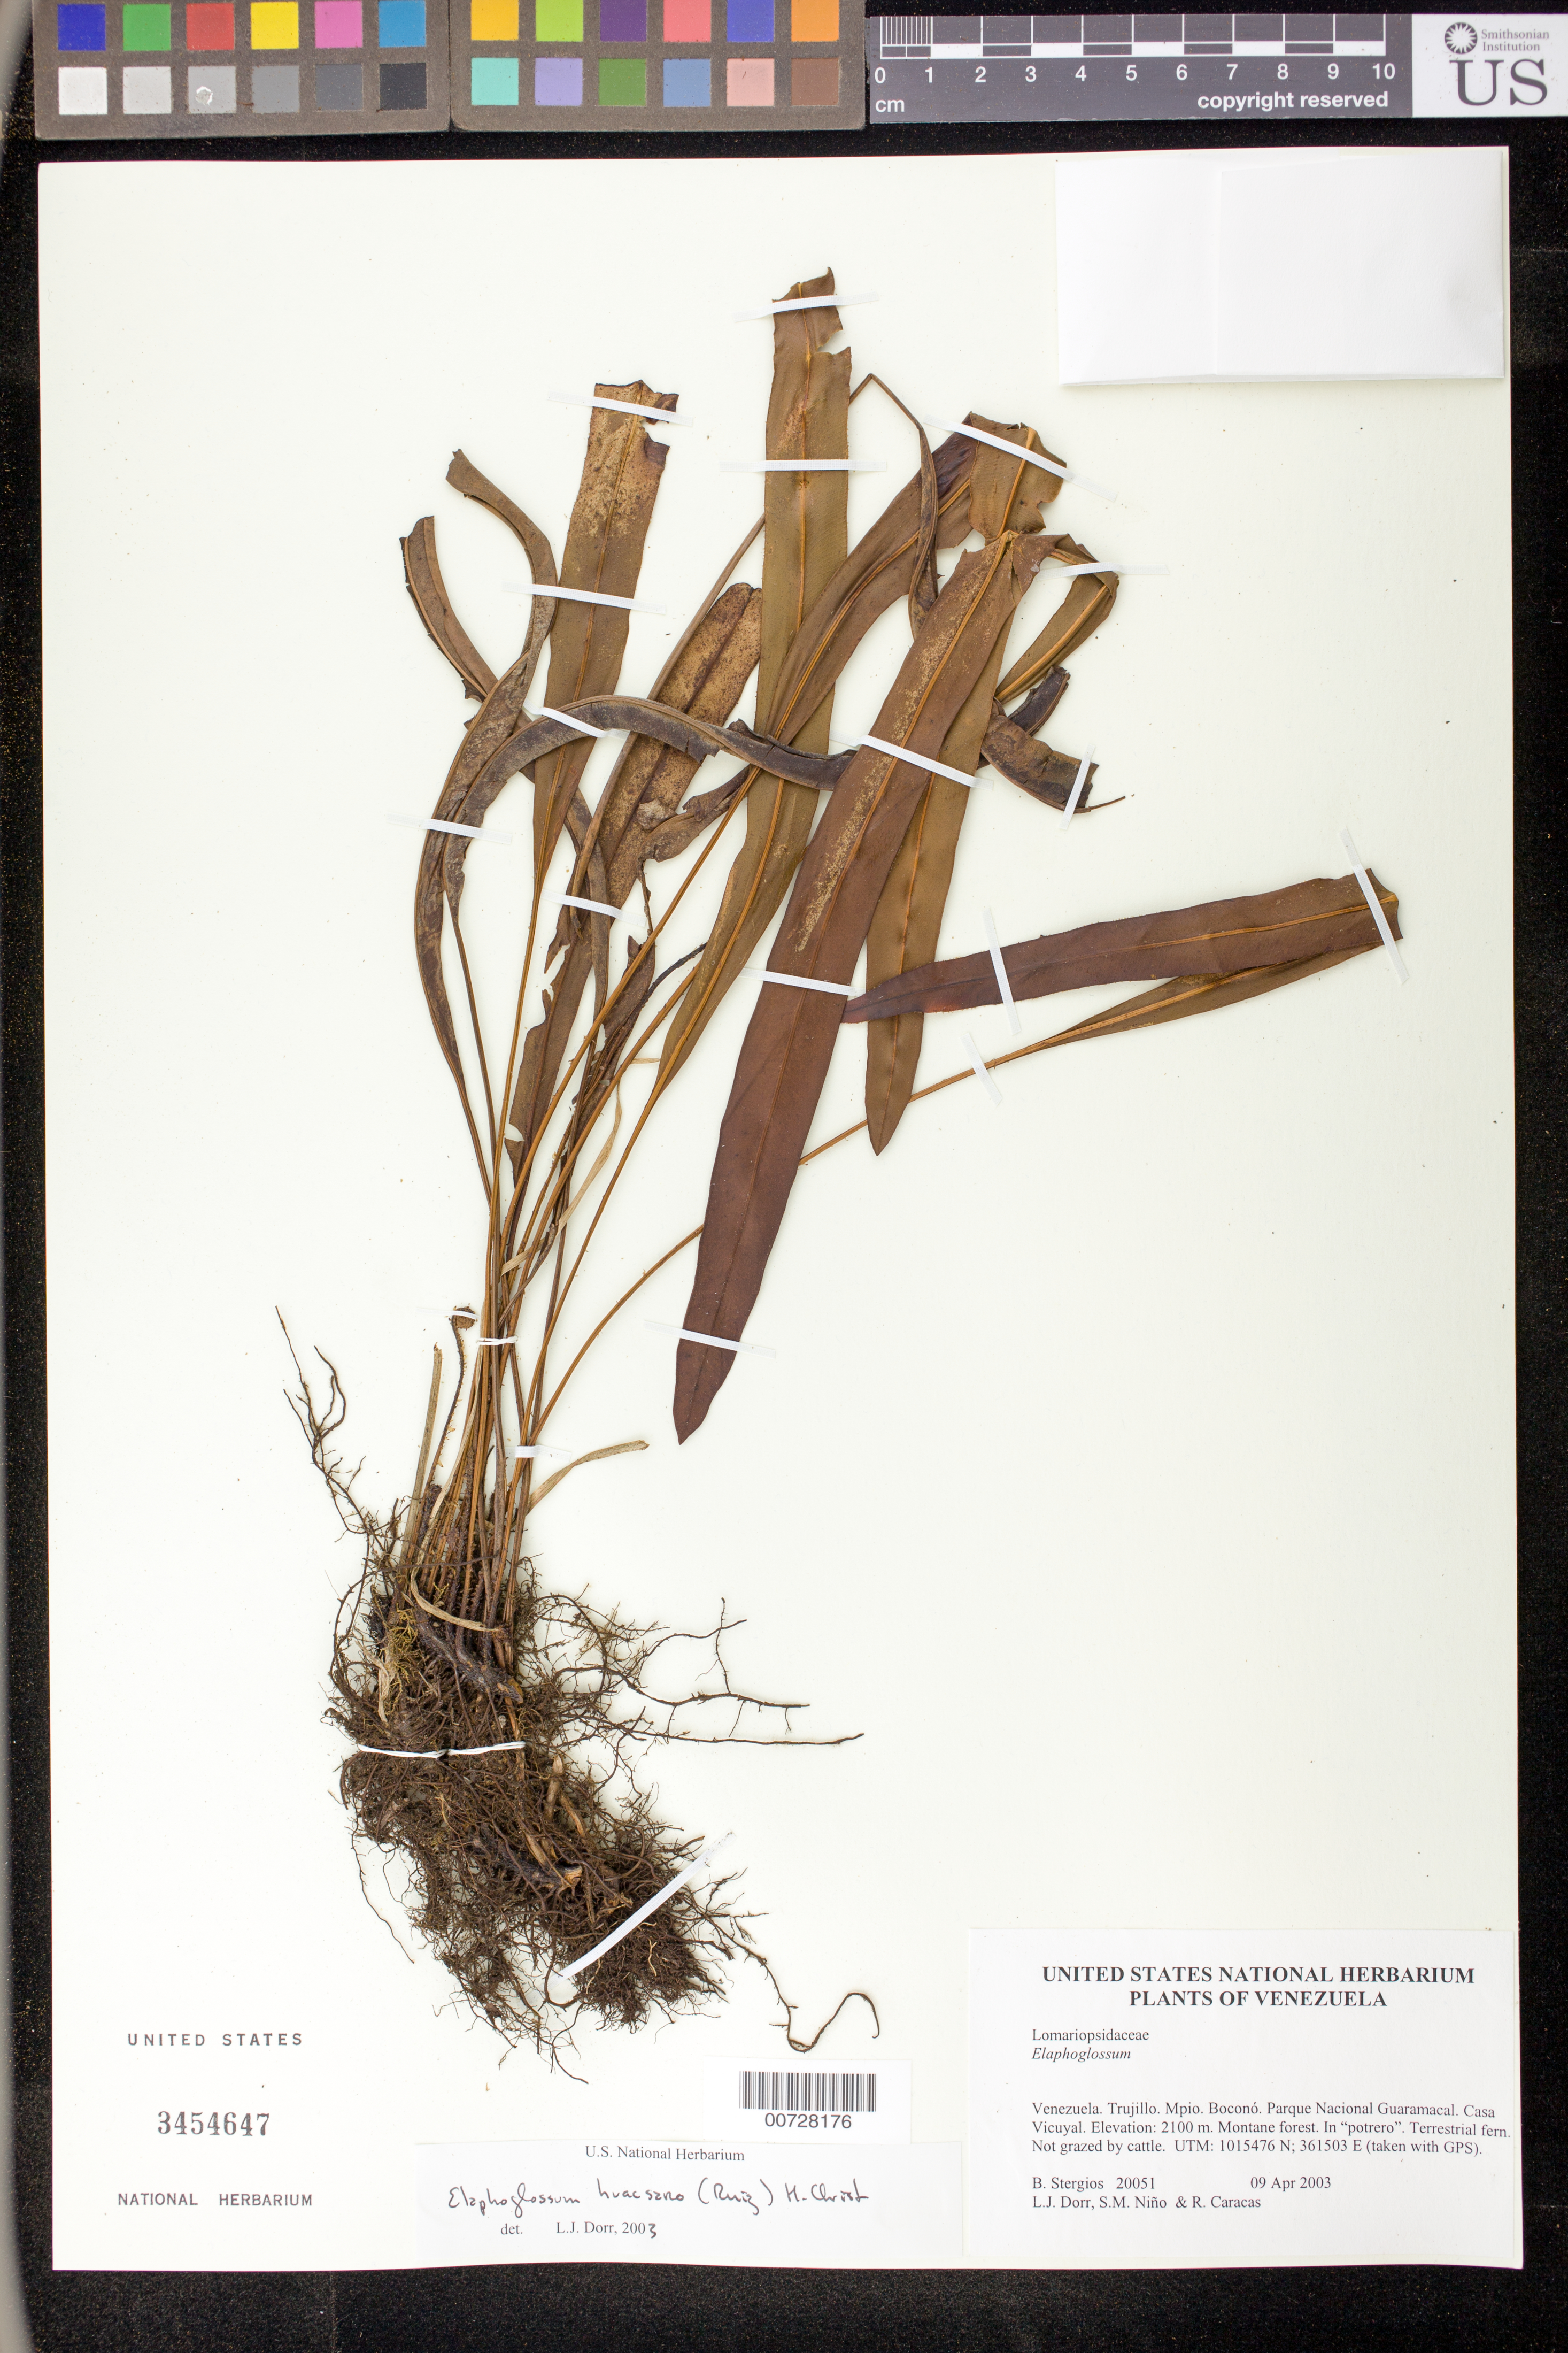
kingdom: Plantae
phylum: Tracheophyta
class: Polypodiopsida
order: Polypodiales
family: Dryopteridaceae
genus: Elaphoglossum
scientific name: Elaphoglossum huacsaro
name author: (Ruiz) Christ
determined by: Dorr, L. J., (BOT), Smithsonian Institution - National Museum of Natural History (UNITED STATES)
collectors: B. G. Stergios, L. J. Dorr, S. M. Niño & R. Caracas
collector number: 20051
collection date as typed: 09 Apr 2003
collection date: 2003-04-09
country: Venezuela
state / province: Trujillo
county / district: Boconó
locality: Parque Nacional Guaramacal. Casa Vicuyal.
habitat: Montane forest. In 'potrero'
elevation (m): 2100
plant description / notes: PORT, UC, US, VEN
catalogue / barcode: US 3454647